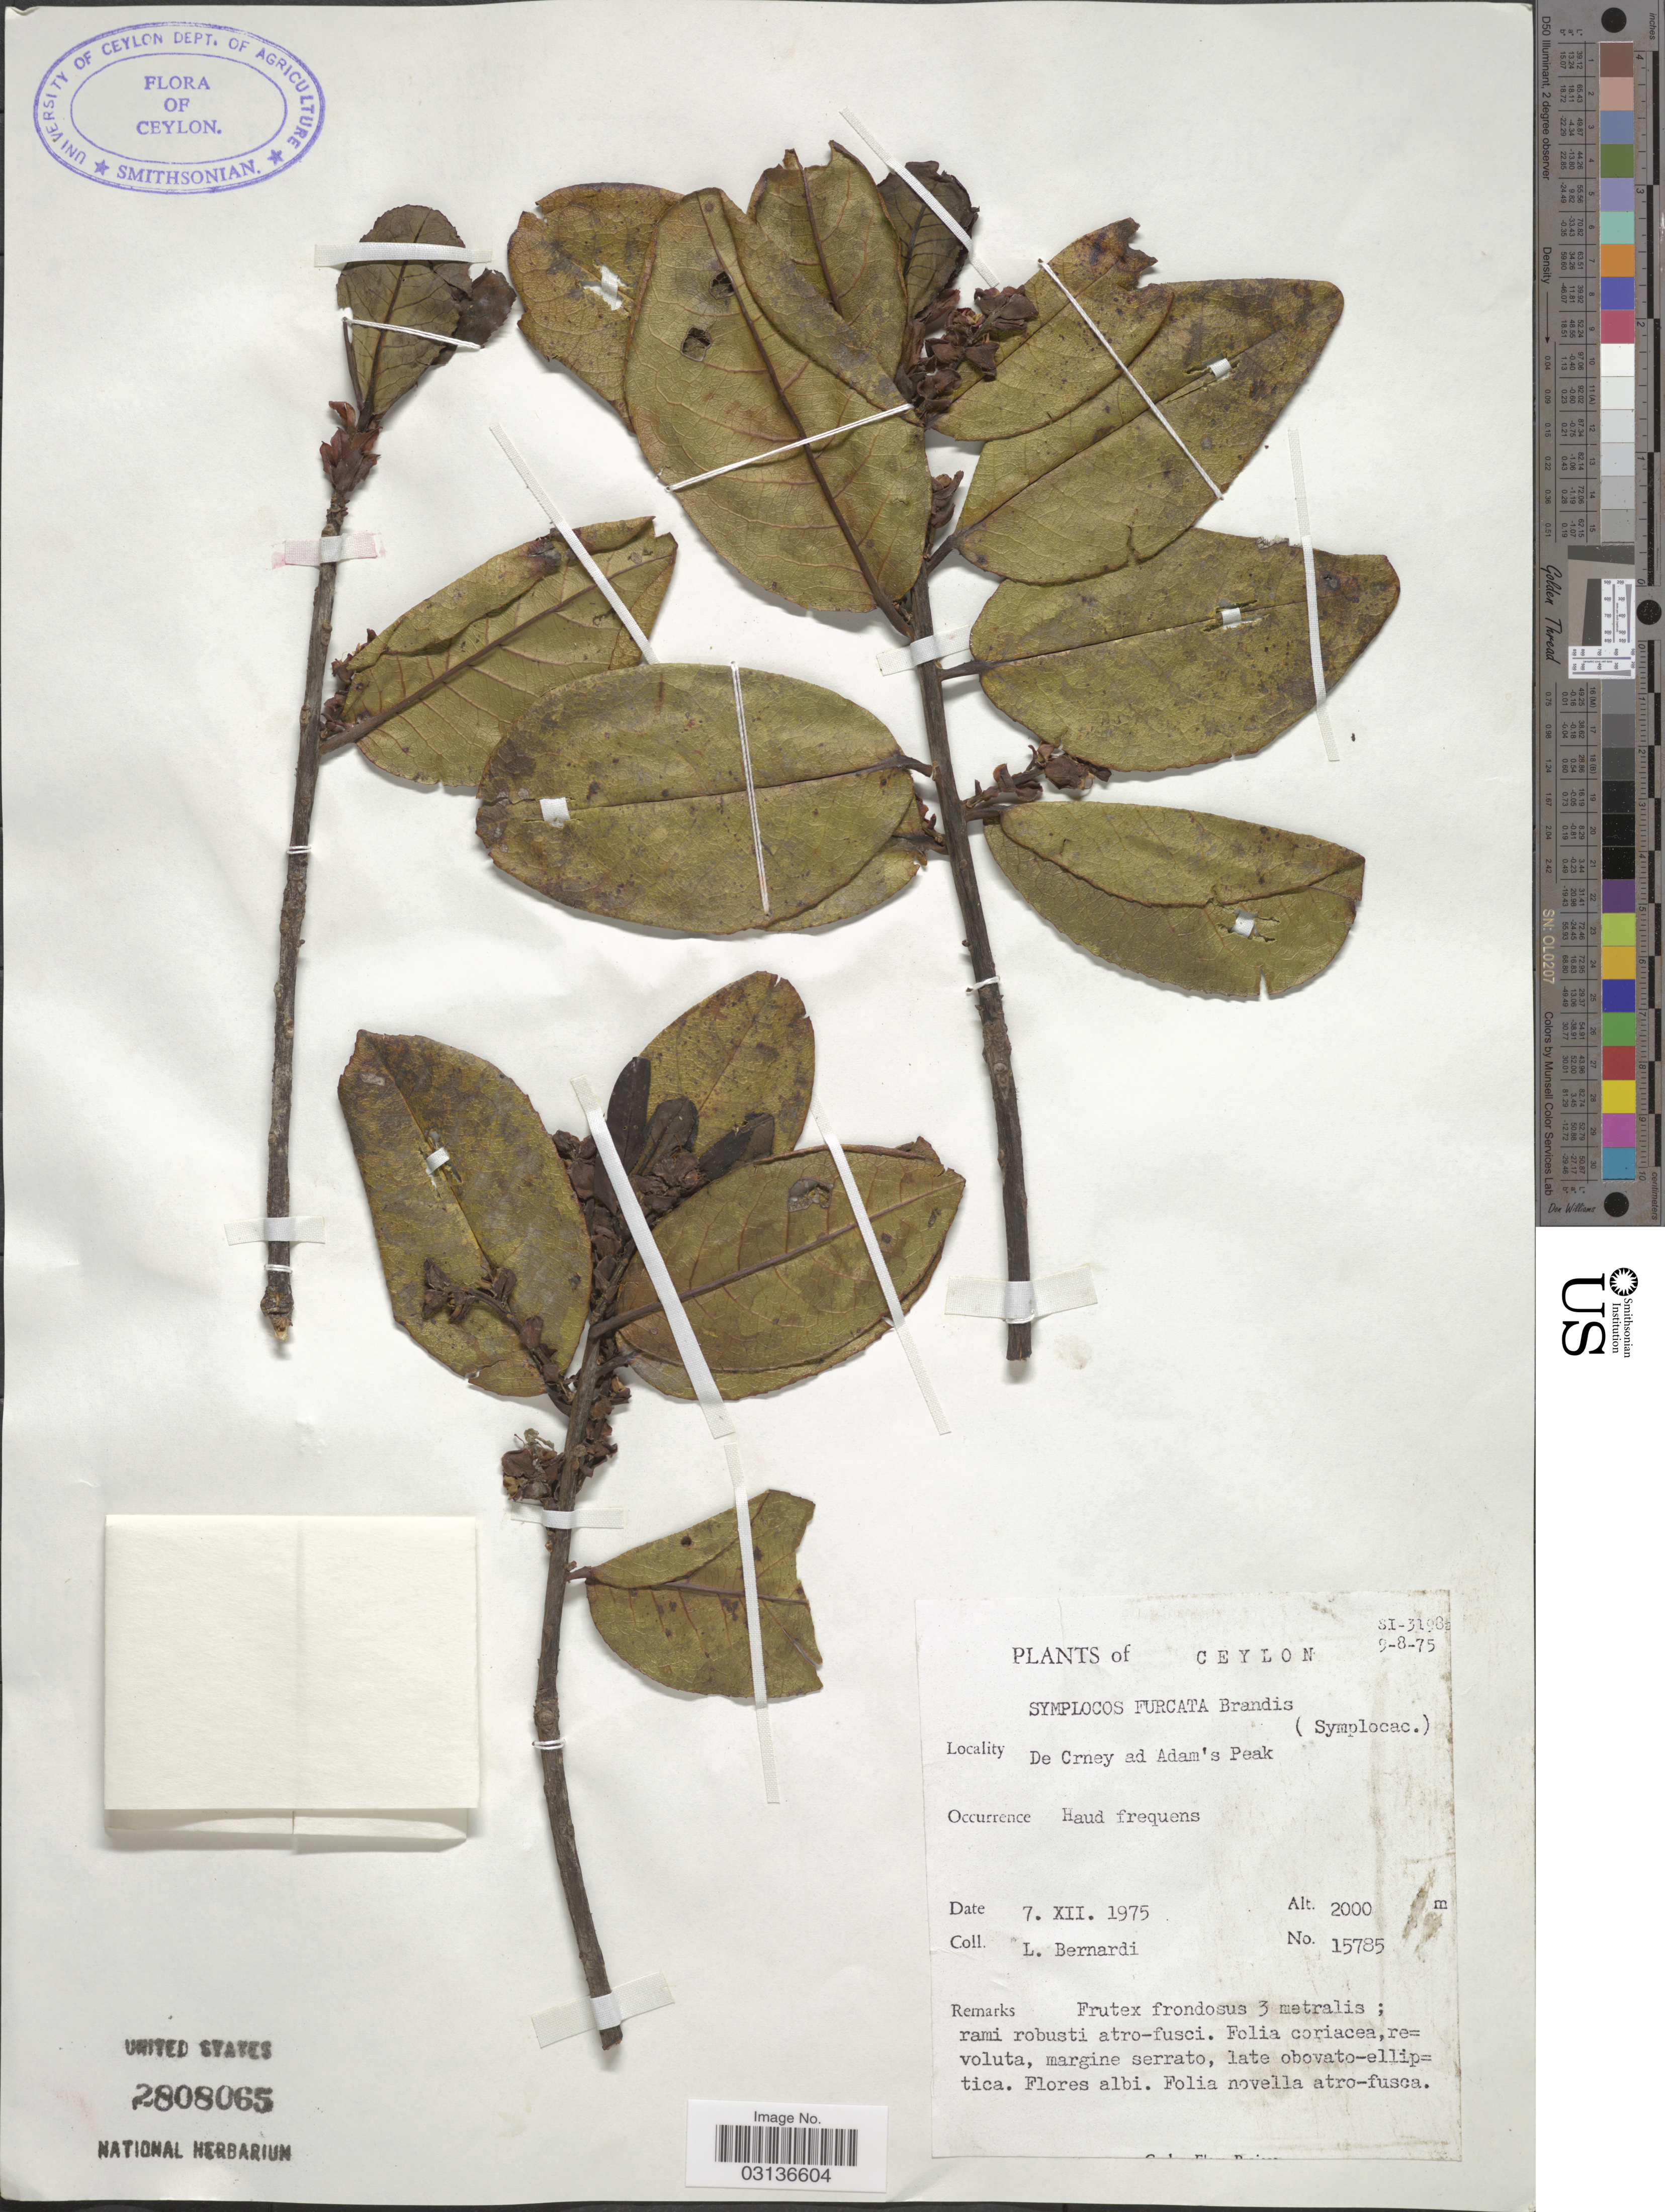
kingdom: Plantae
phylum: Tracheophyta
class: Magnoliopsida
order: Ericales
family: Symplocaceae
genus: Symplocos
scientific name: Symplocos furcata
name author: Brand in Engl.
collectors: L. Bernardi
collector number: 15785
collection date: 1975-12-07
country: Sri Lanka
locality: Ceylon. De Crney ad Adam's Peak.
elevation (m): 2000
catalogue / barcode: US 2808065